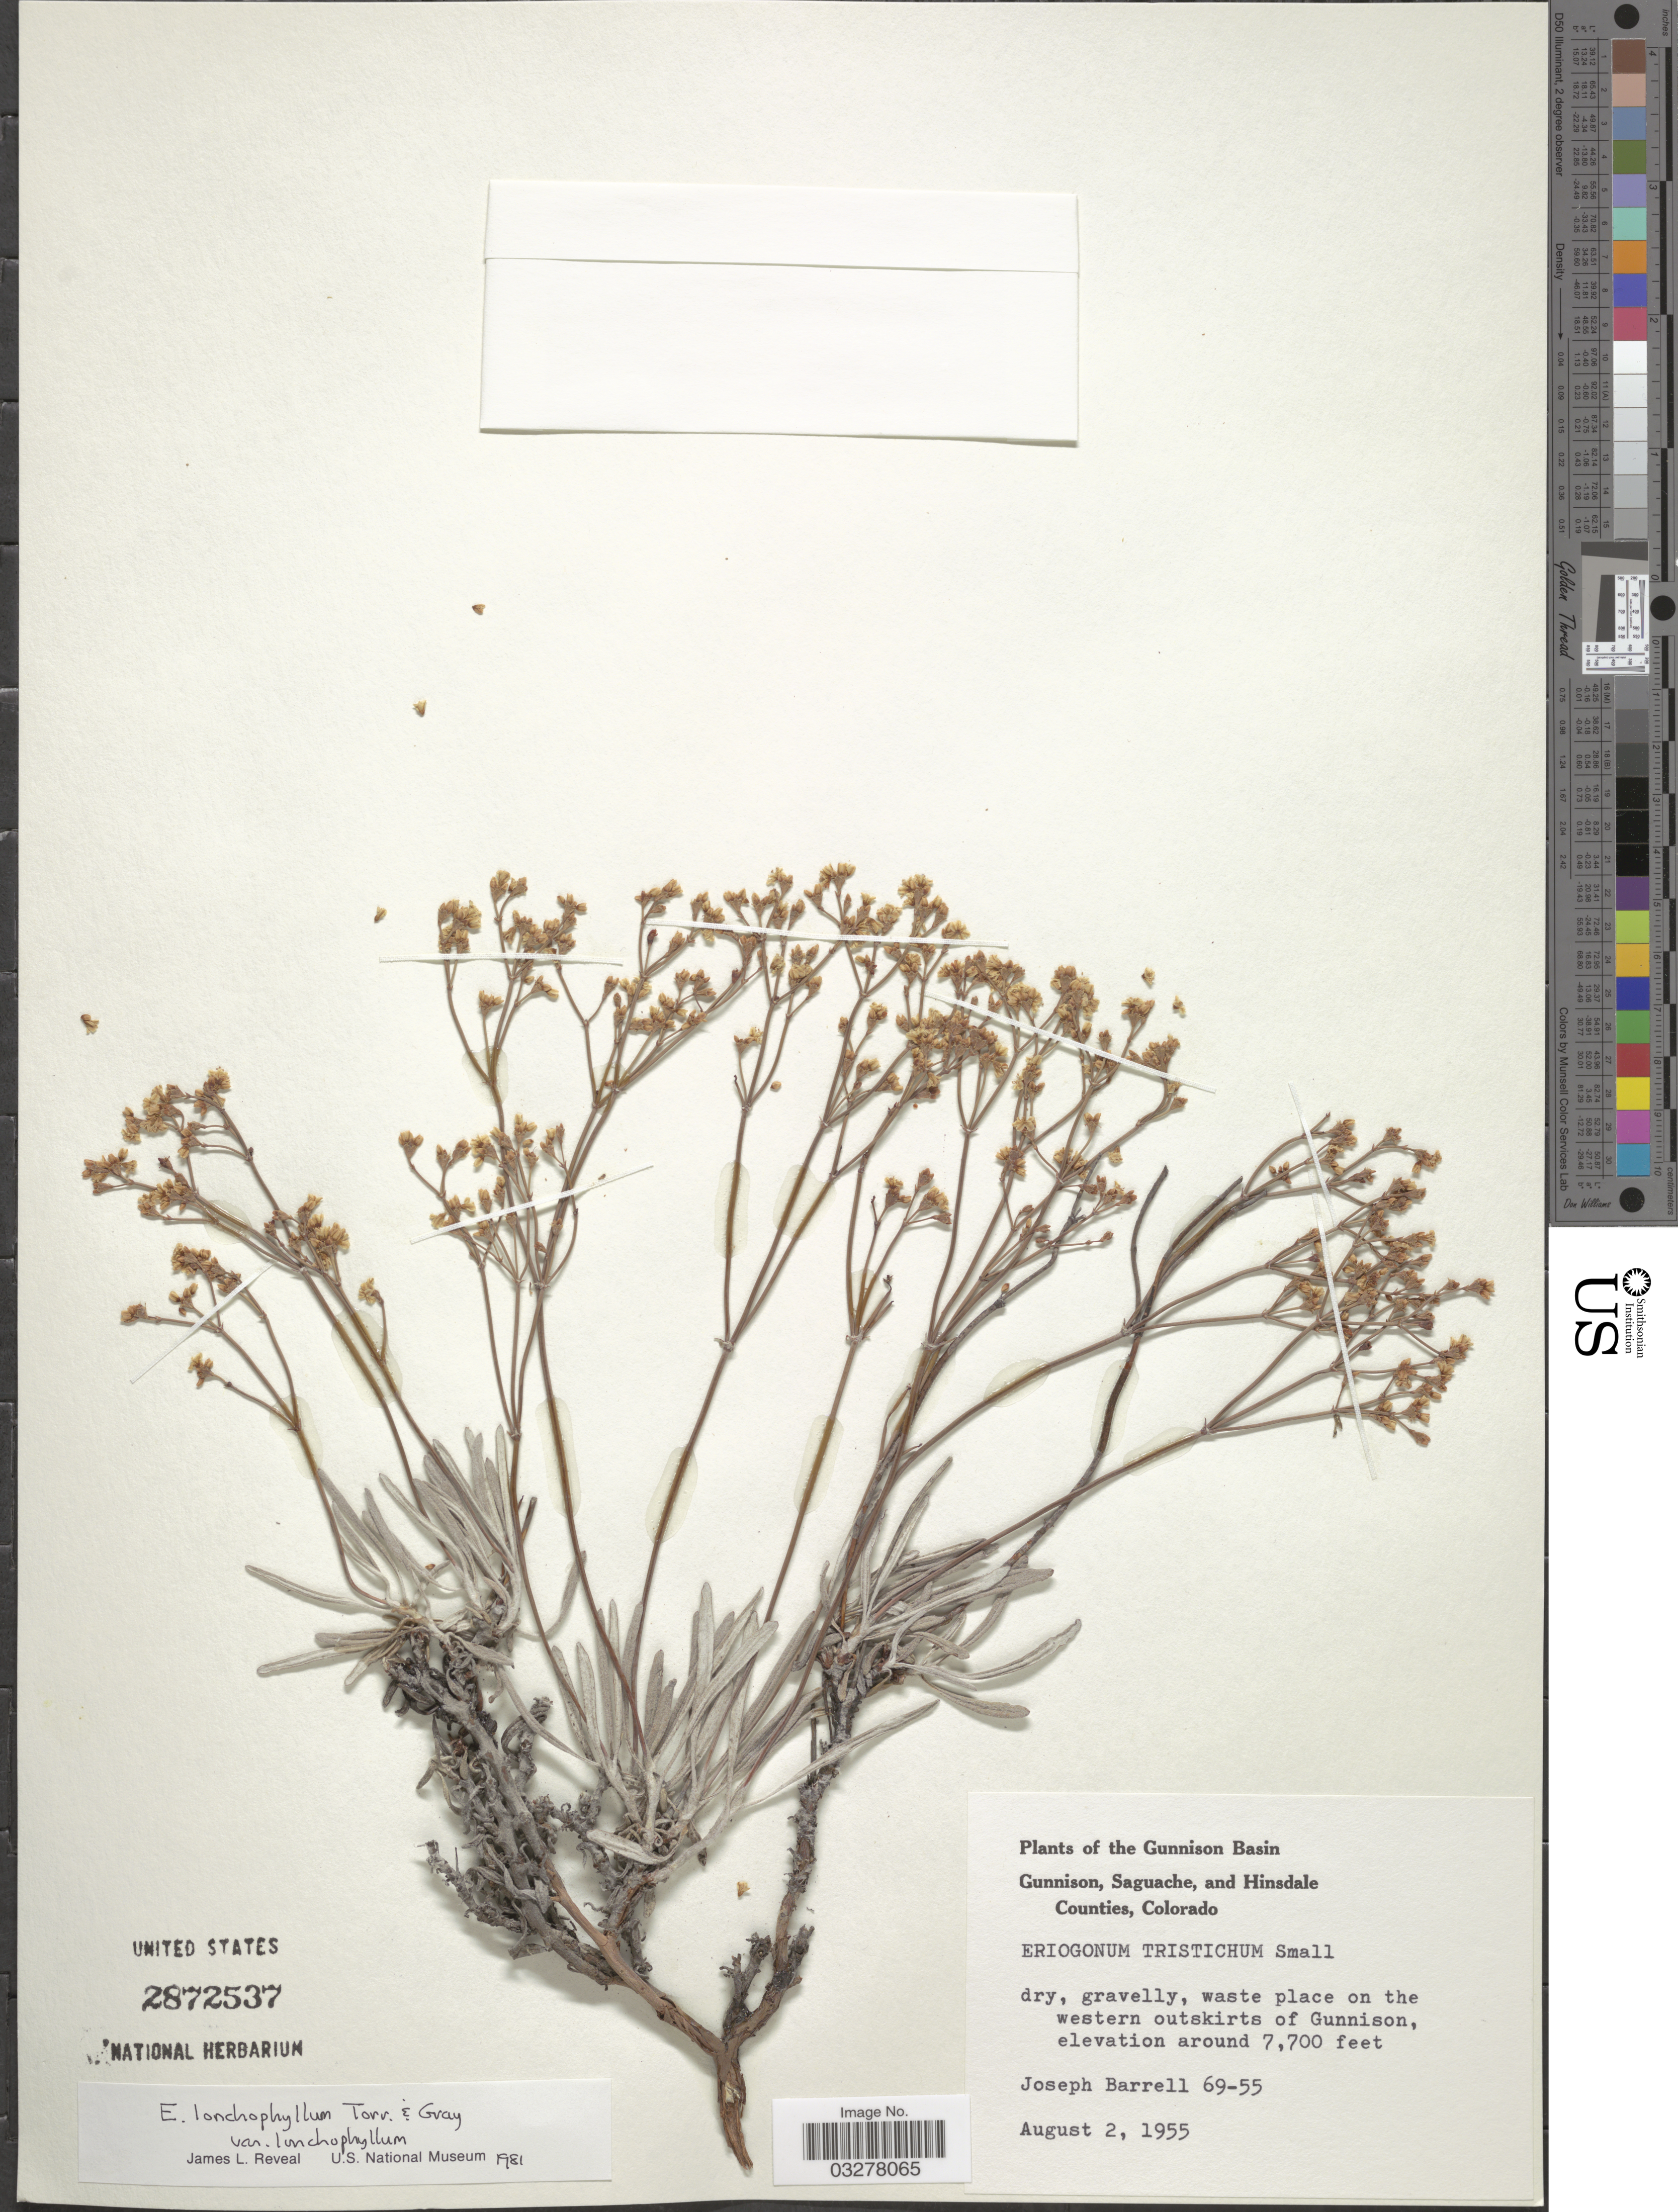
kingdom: Plantae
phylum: Tracheophyta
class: Magnoliopsida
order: Caryophyllales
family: Polygonaceae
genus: Eriogonum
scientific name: Eriogonum lonchophyllum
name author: Torr. & A. Gray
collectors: J. Barrell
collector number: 69-55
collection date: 1955-08-02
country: United States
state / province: Colorado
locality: Gunnison Basin. Gunnison, Saguache, and Hinsdale Counties. Western outskirts of Gunnison.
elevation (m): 2347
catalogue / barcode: US 2872537